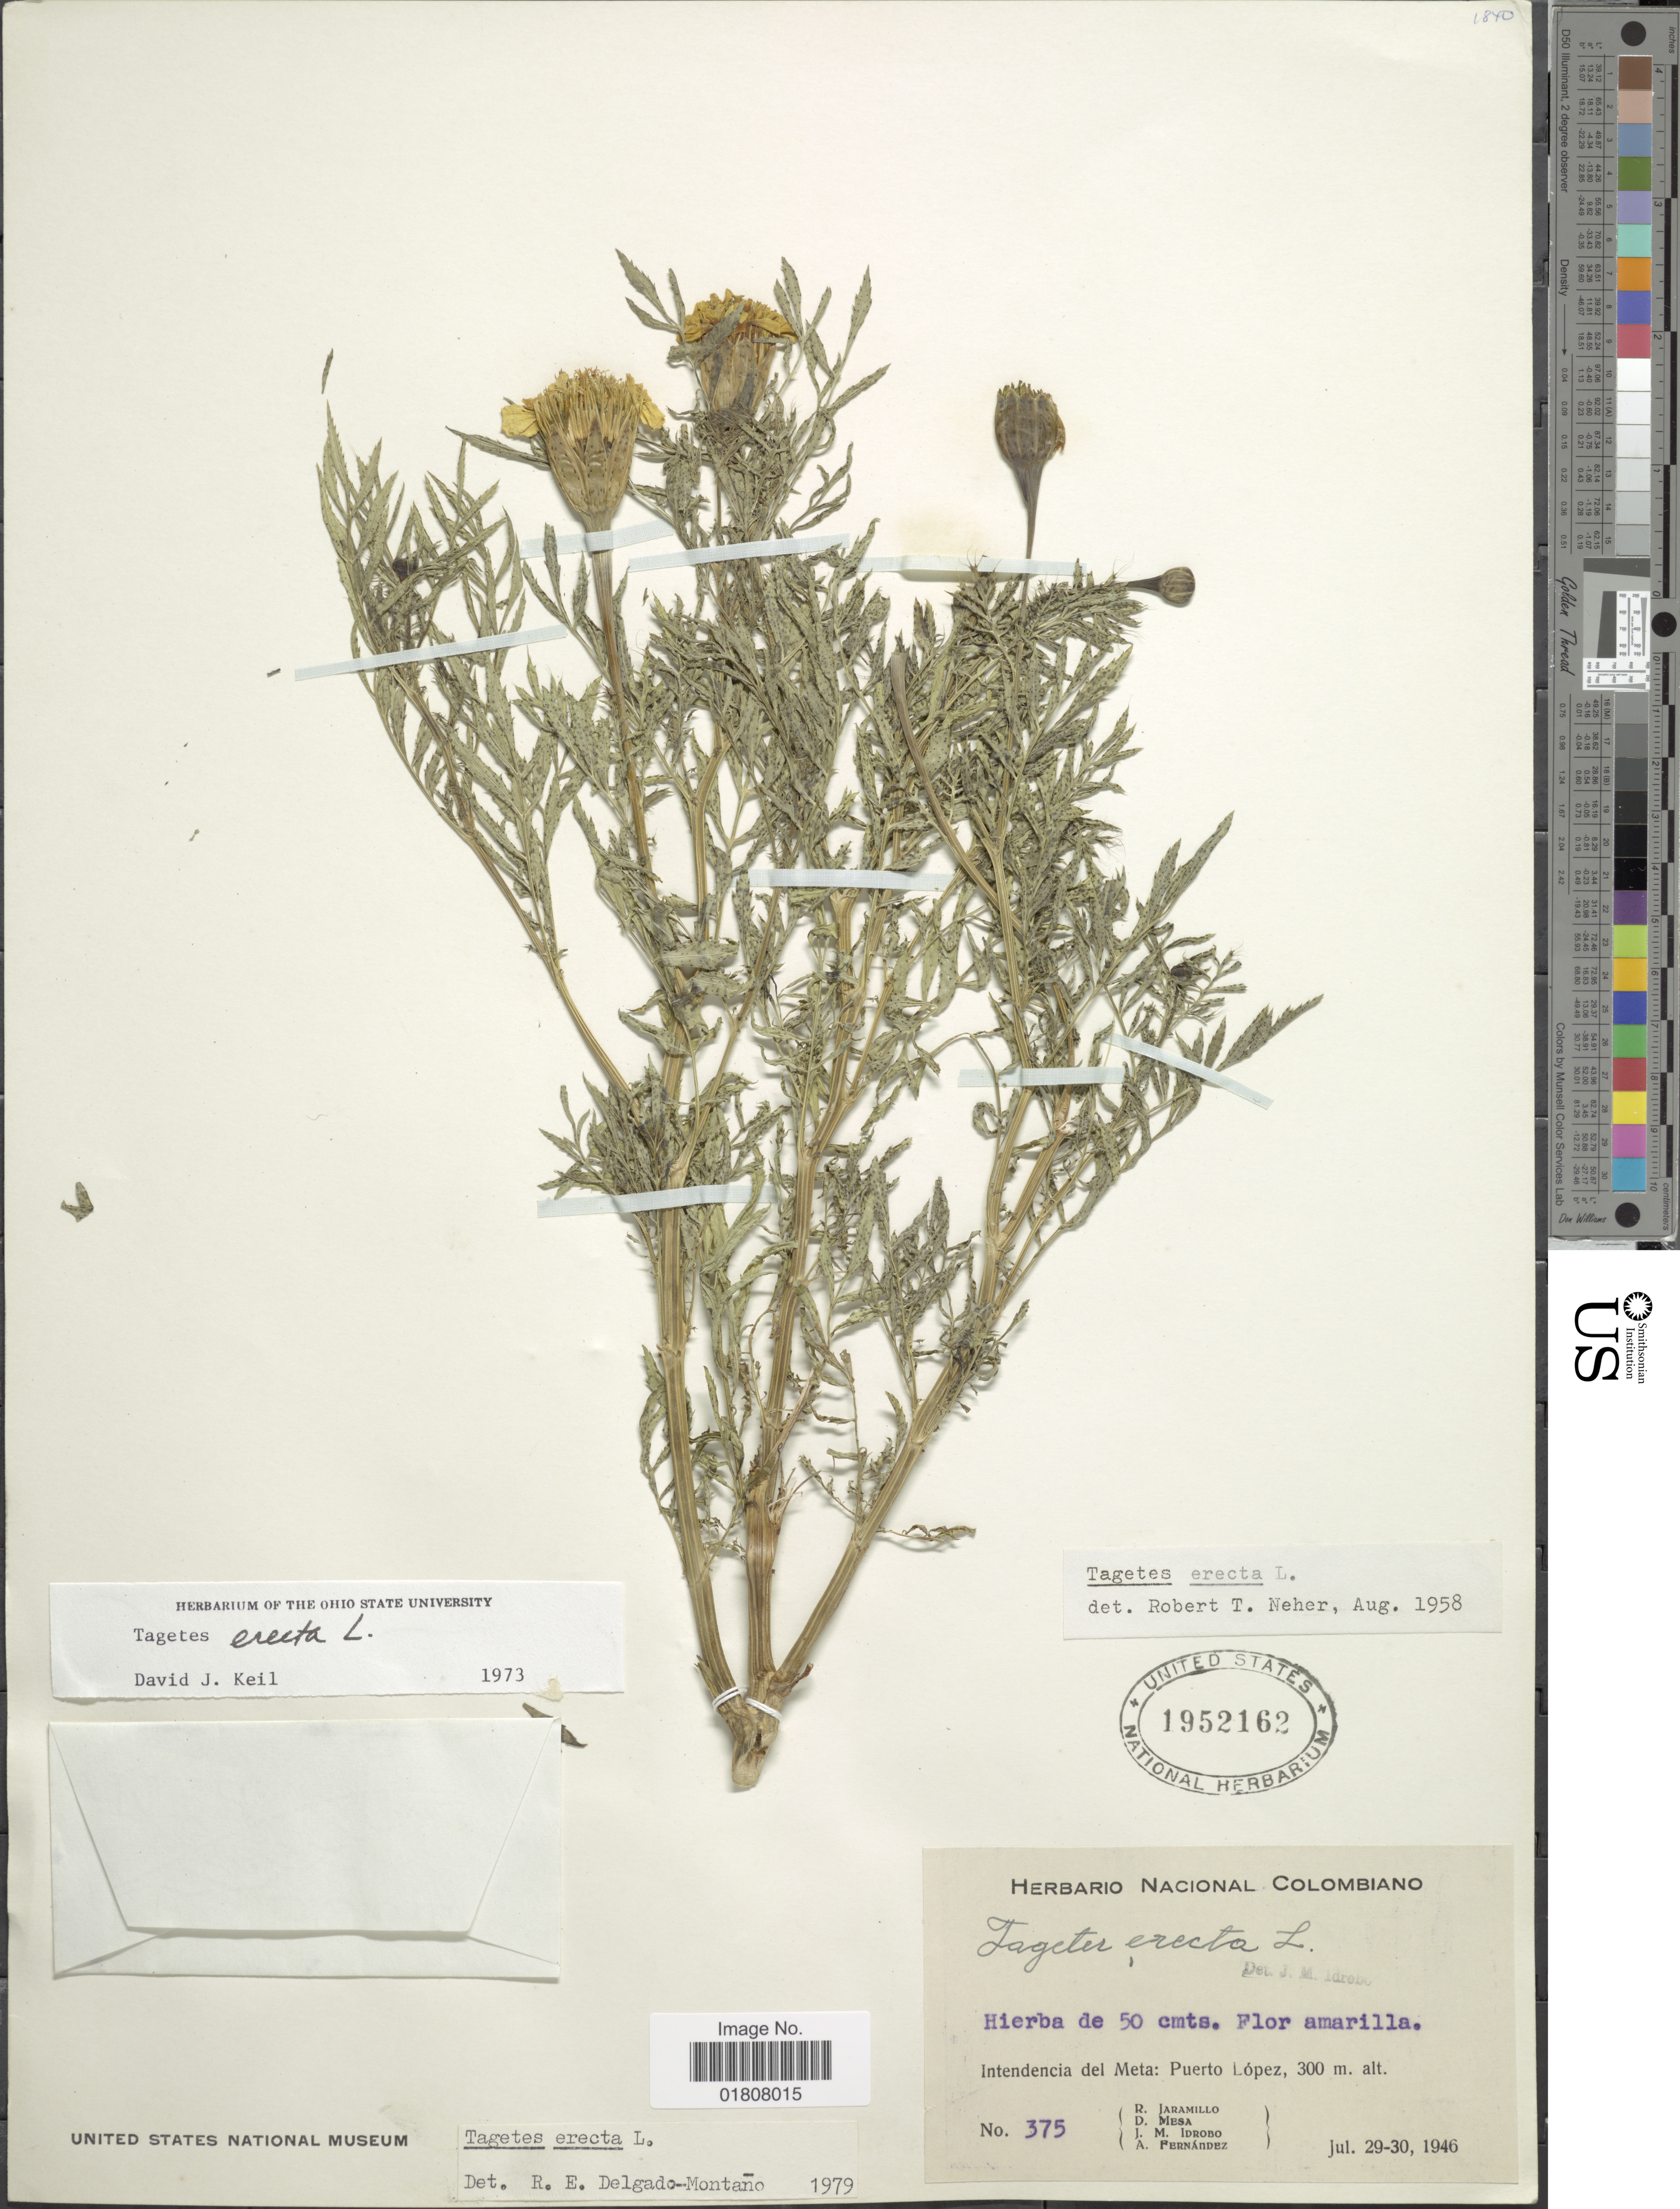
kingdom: Plantae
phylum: Tracheophyta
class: Magnoliopsida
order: Asterales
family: Asteraceae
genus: Tagetes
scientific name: Tagetes erecta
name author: L.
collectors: R. Jaramillo M., D. Mesa, J. M. Idrobo & A. Fernández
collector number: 375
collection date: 1946-07-29/1946-07-30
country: Colombia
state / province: Meta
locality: Puerto Lopez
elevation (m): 300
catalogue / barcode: US 1952162